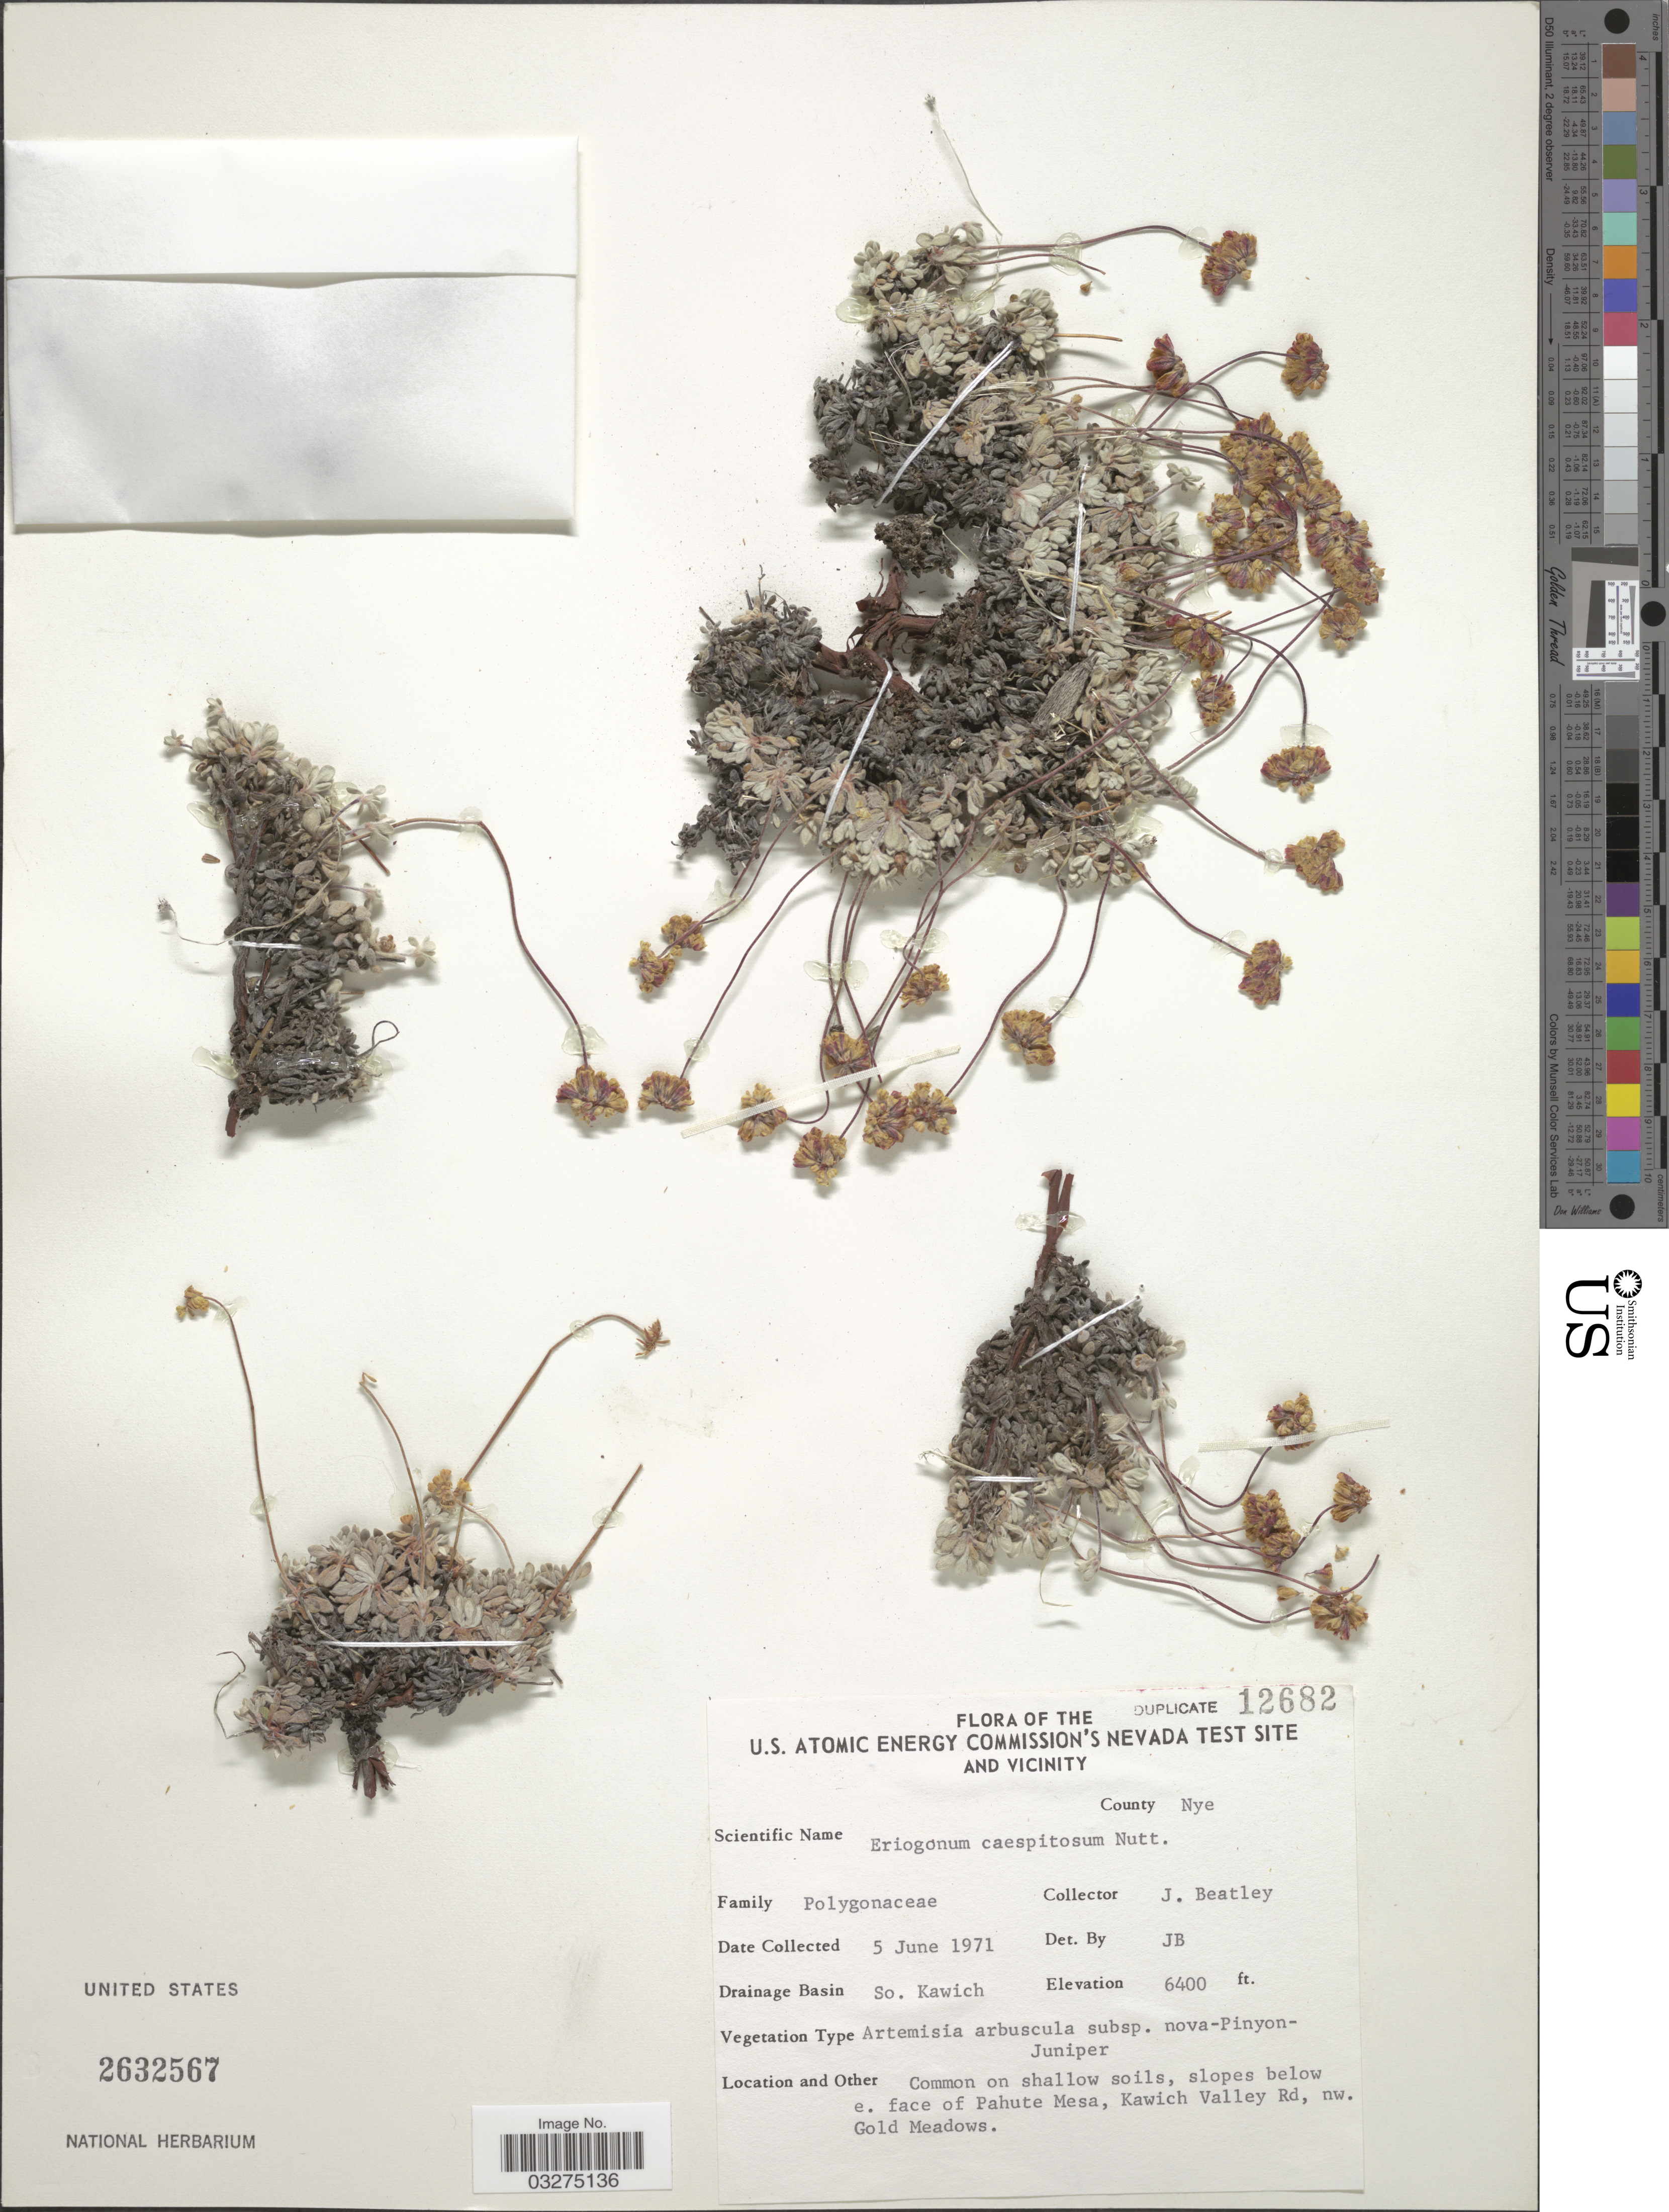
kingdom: Plantae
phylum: Tracheophyta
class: Magnoliopsida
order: Caryophyllales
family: Polygonaceae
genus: Eriogonum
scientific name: Eriogonum caespitosum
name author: Nutt.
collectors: J. C. Beatley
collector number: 12682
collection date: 1971-06-05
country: United States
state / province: Nevada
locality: U.S. Atomic Energy Commission's Nevada Test Site and Vicinity, County Nye, Drainage Basin So. Kawich, slopes below e. face of Pahute Mesa, Kawich Valley Rd, nw. Gold Meadows.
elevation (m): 1951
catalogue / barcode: US 2632567